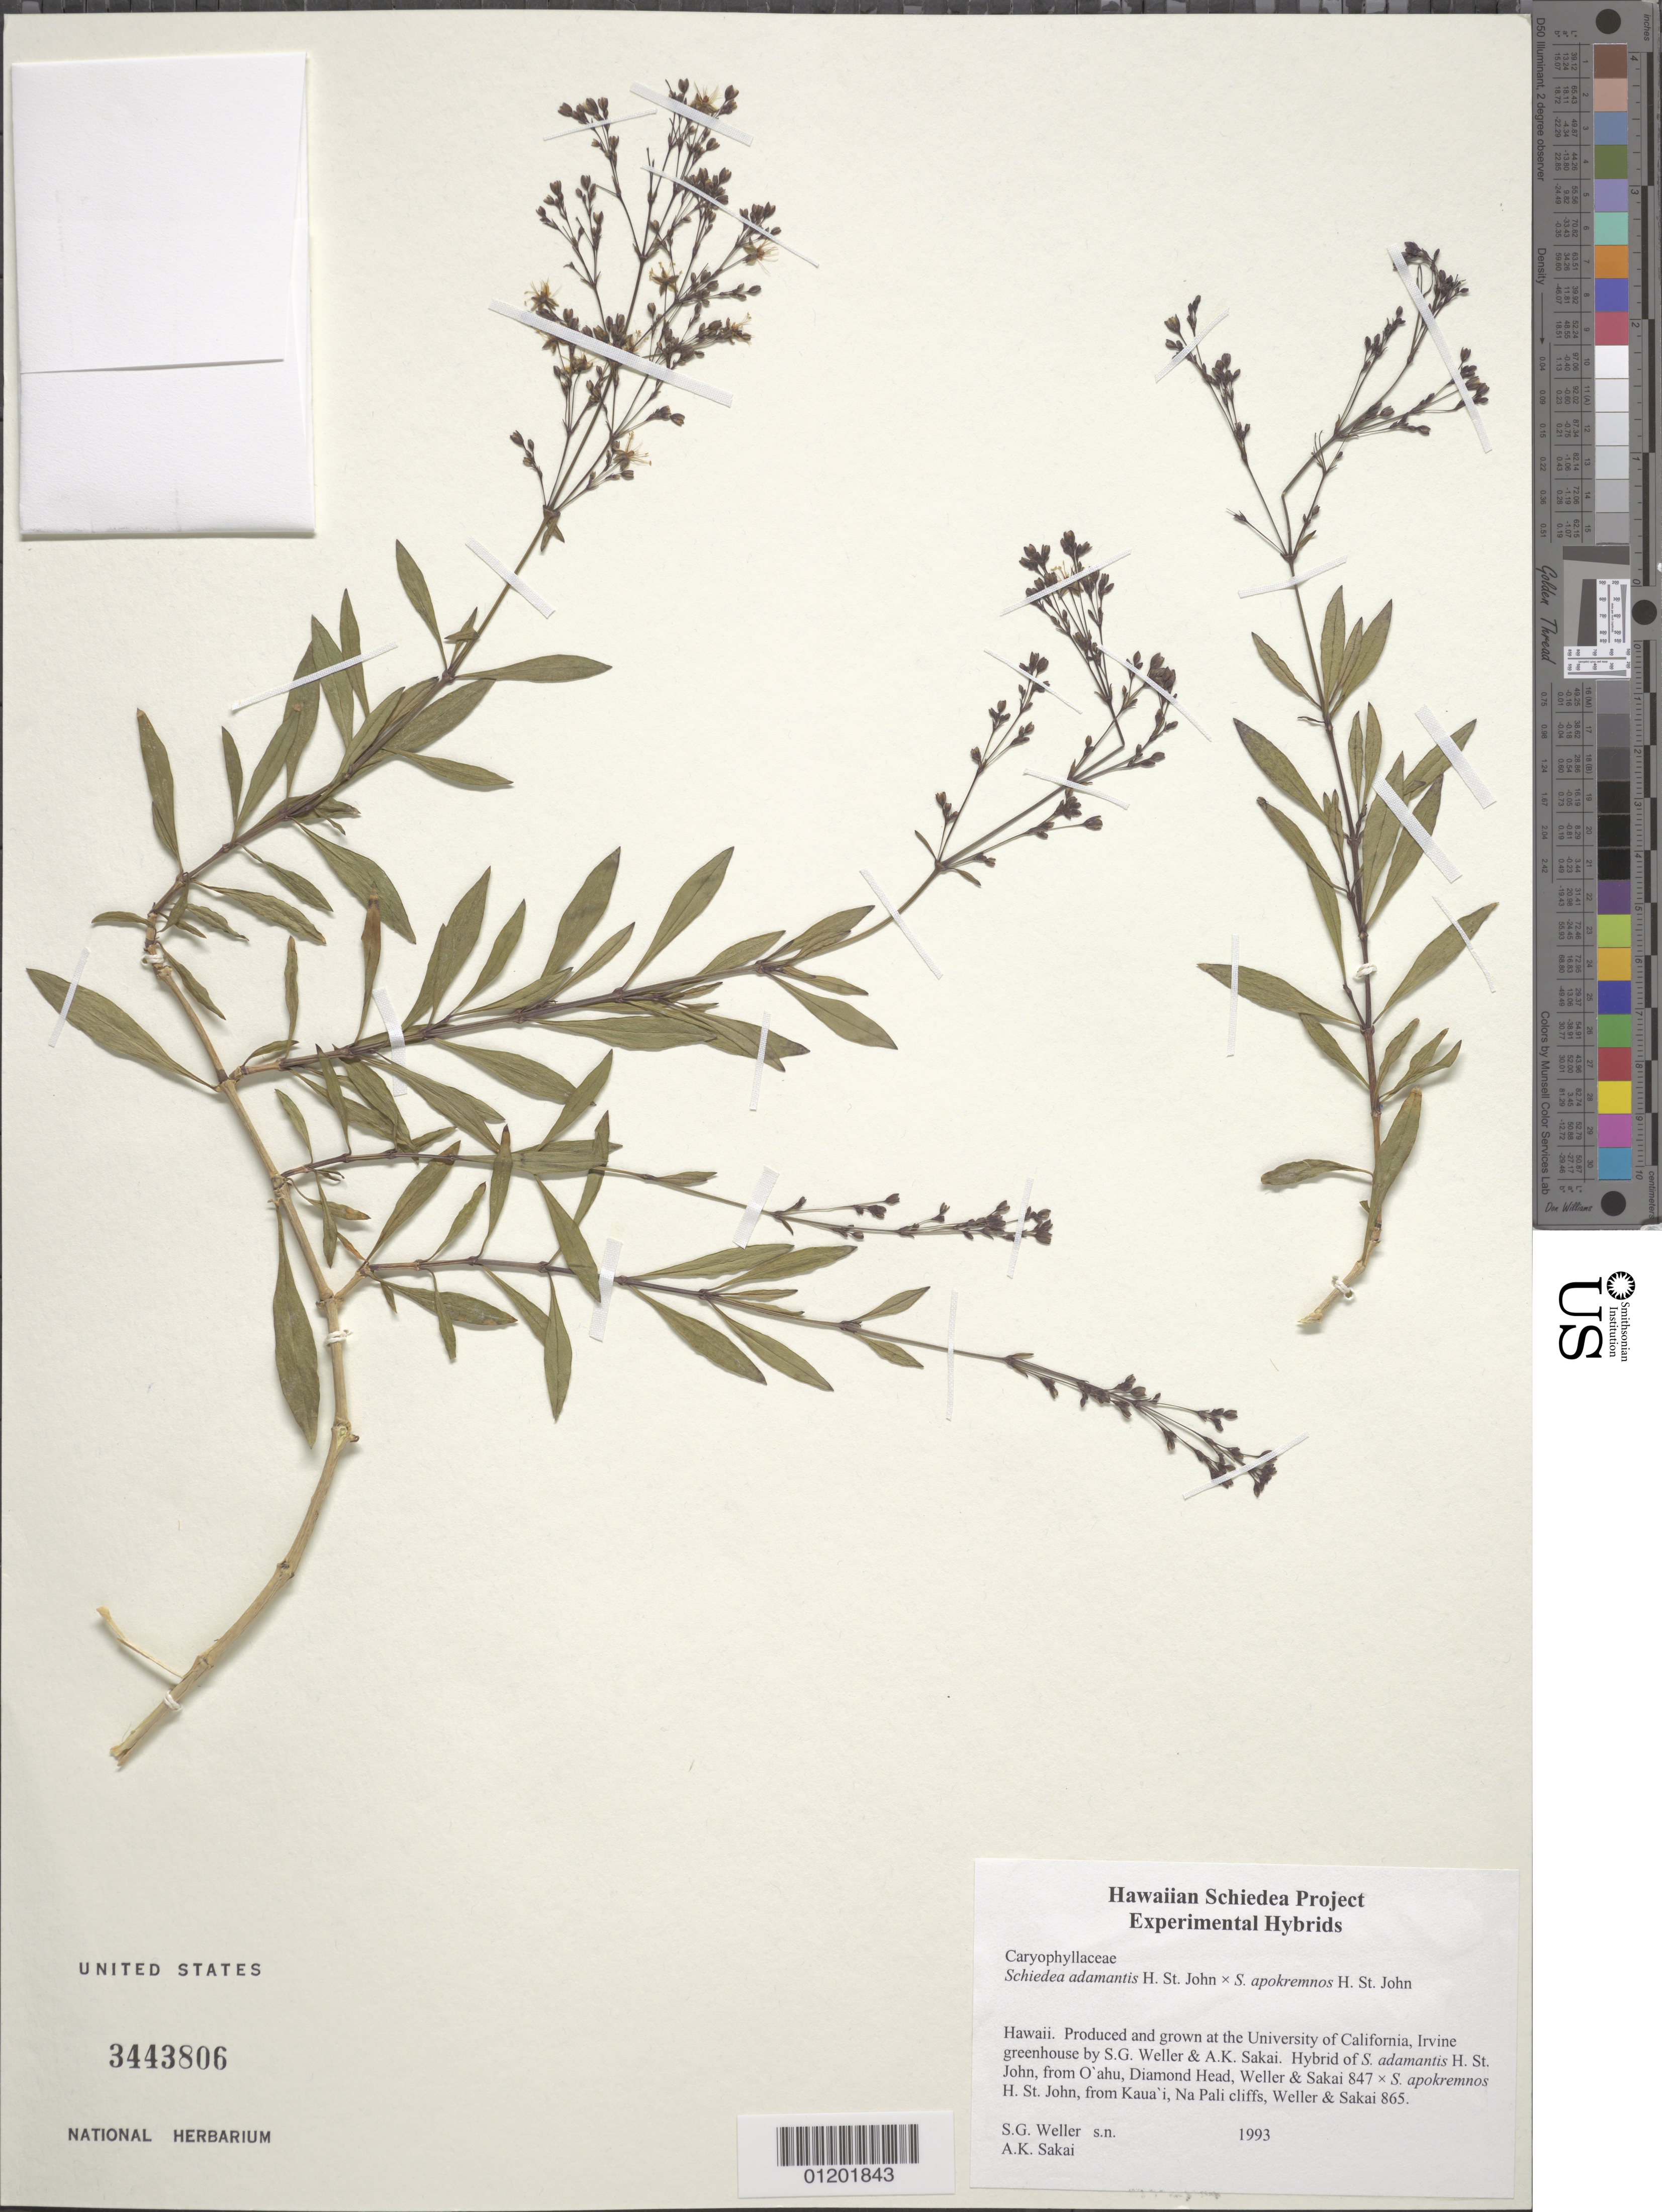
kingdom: Plantae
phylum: Tracheophyta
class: Magnoliopsida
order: Caryophyllales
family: Caryophyllaceae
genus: Schiedea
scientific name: Schiedea adamantis x S. apokremnos H. St. John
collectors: S. G. Weller & A. Sakai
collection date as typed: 1993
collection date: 1993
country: United States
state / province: California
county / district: Orange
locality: University of California, Irvine greenhouse.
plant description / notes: Hybrid of S. adamantis H. St. John [from O'ahu, Diamond Head, Weller & Sakai 847] × S. apokremnos H. St. John [from Kaua'i, Na Pali cliff, Weller & Sakai 865].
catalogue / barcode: US 3443806